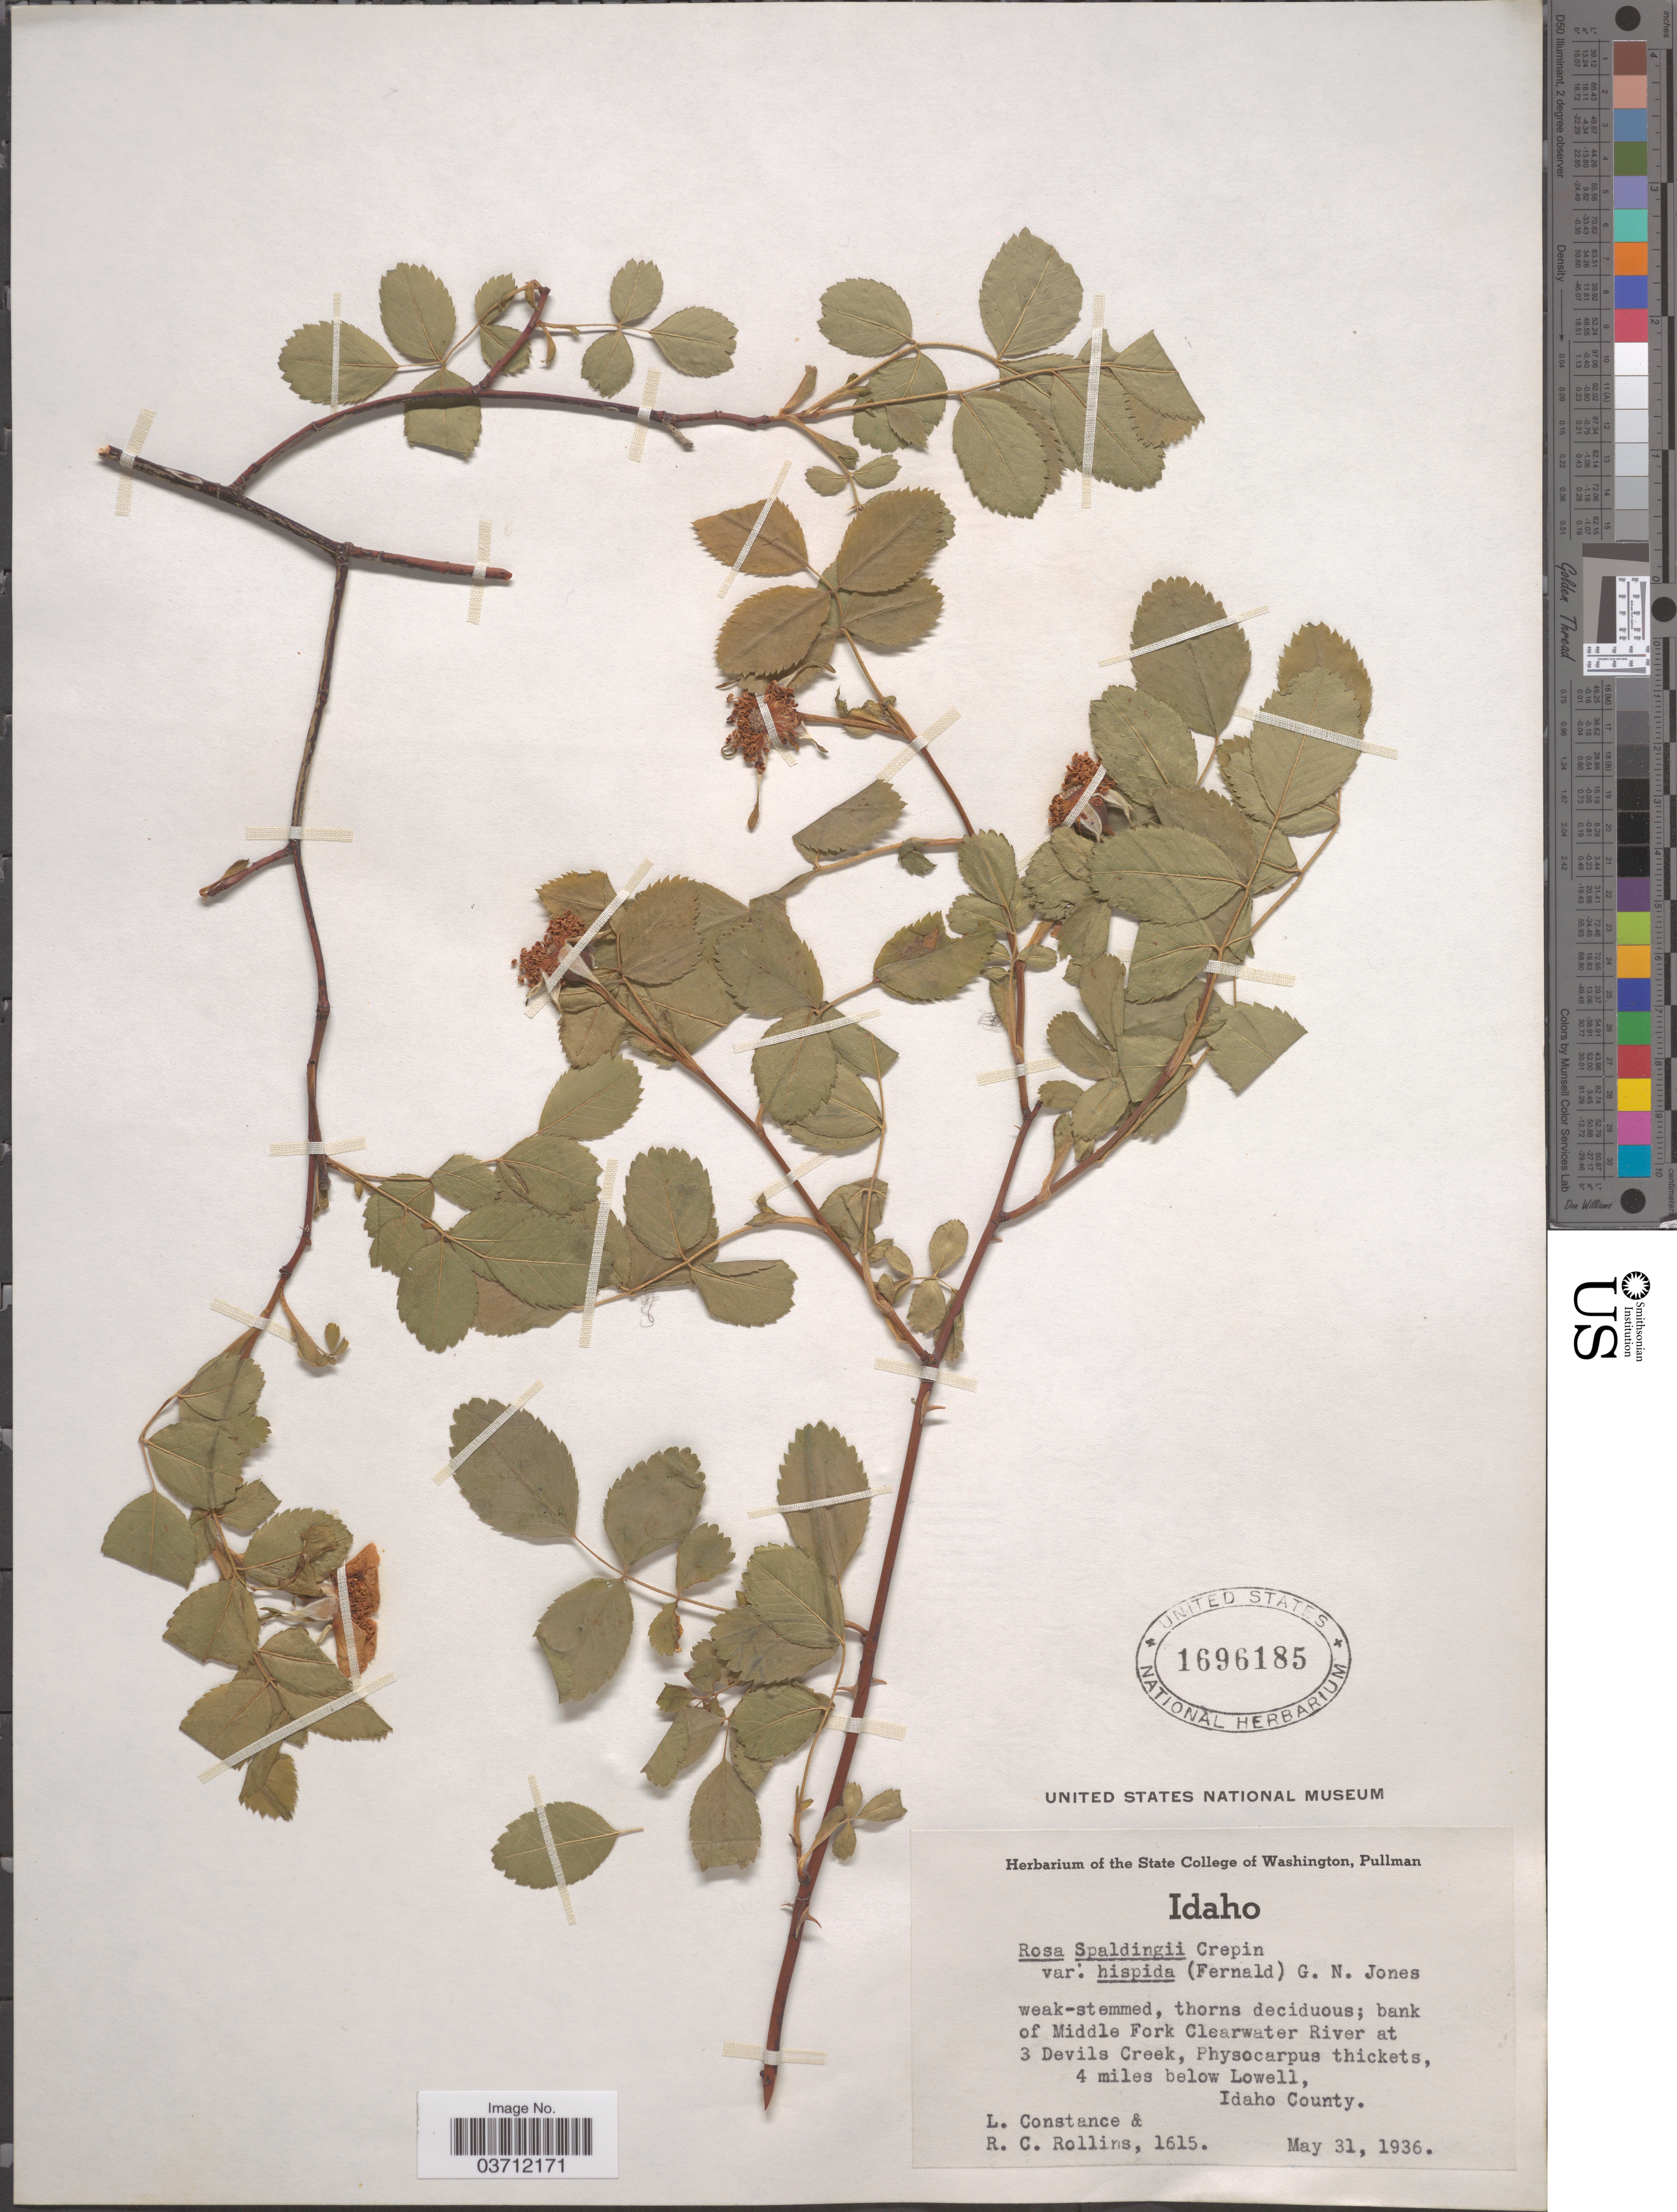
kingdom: Plantae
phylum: Tracheophyta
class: Magnoliopsida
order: Rosales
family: Rosaceae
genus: Rosa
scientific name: Rosa spaldingii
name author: Crép. ex Rydb.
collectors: L. Constance & R. C. Rollins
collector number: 1615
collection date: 1936-05-31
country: United States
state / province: Idaho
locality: Bank of Middle Fork Clearwater River at 3 Devils Creek, Physocarpus thickets, 4 miles below Lowell, Idaho County.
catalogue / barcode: US 1696185